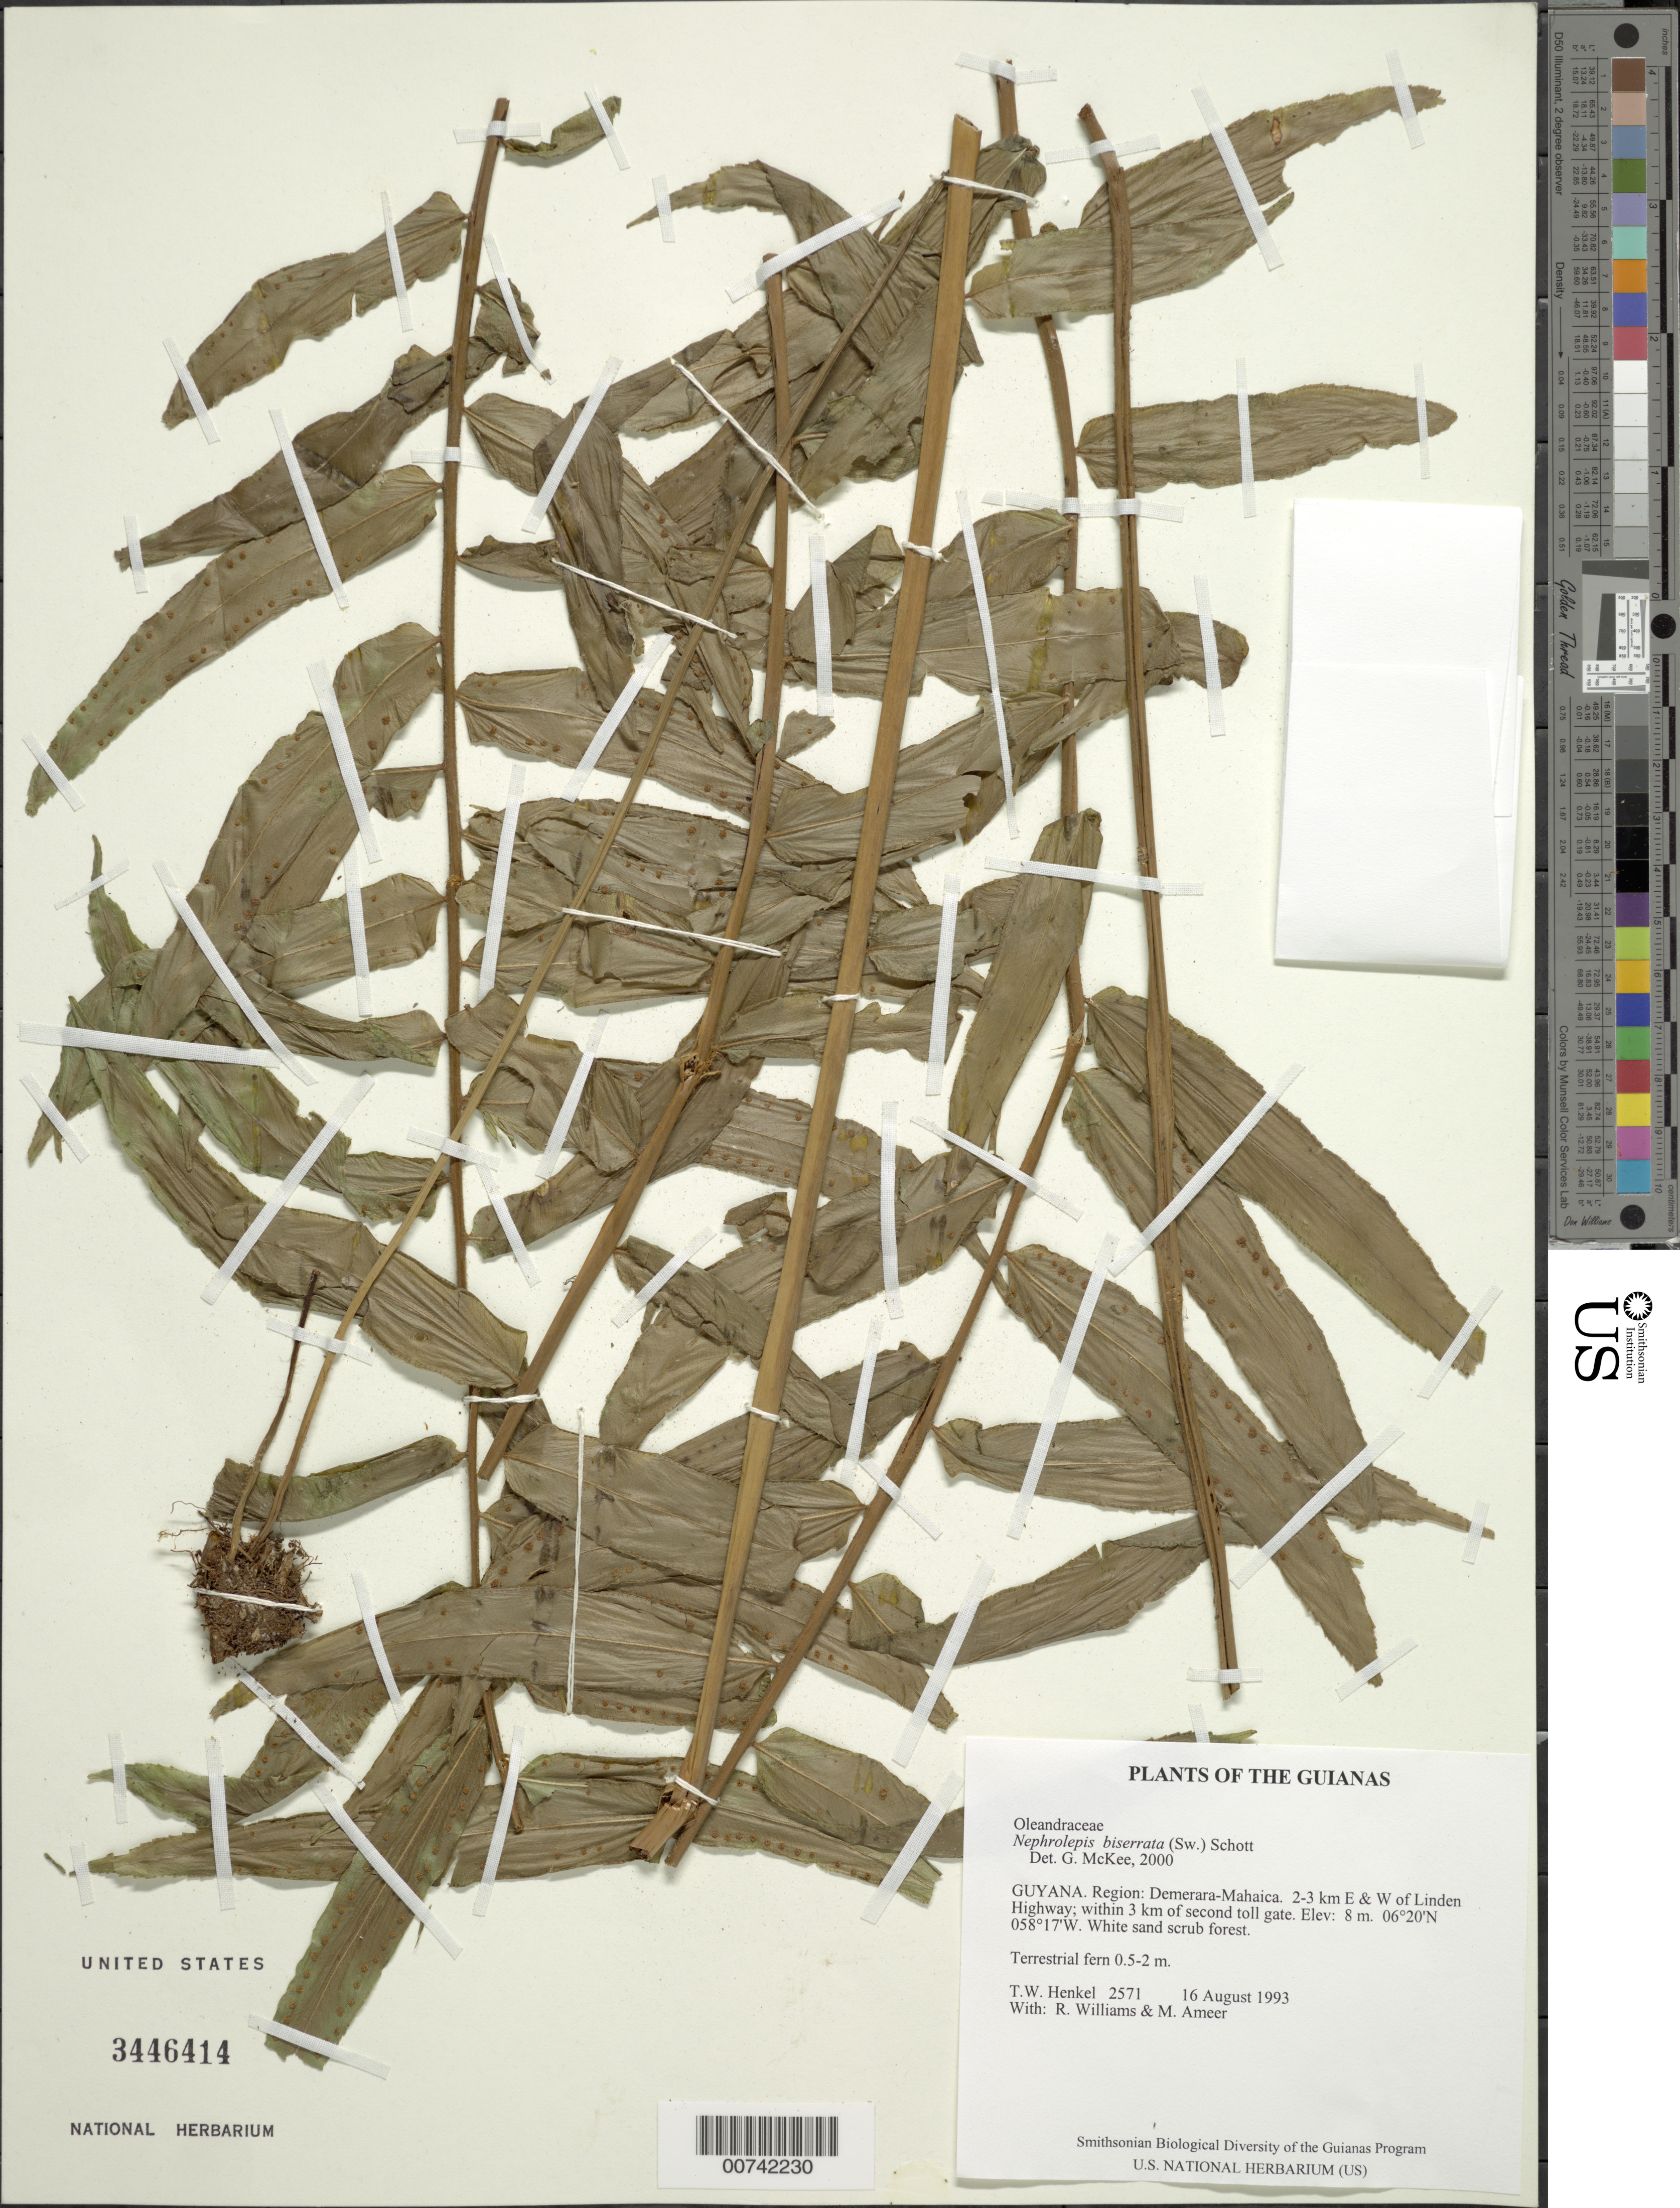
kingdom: Plantae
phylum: Tracheophyta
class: Polypodiopsida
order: Polypodiales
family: Nephrolepidaceae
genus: Nephrolepis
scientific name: Nephrolepis biserrata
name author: (Sw.) Schott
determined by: McKee, G. S., (US), NMNH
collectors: T. Henkel, R. Williams & M. Ameer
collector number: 2571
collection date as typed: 16 August 1993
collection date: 1993-08-16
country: Guyana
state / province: Demerara-Mahaica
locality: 2-3 km E & W of Linden Highway; within 3 km of second toll gate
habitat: White sand scrub forest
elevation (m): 8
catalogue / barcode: US 3446414